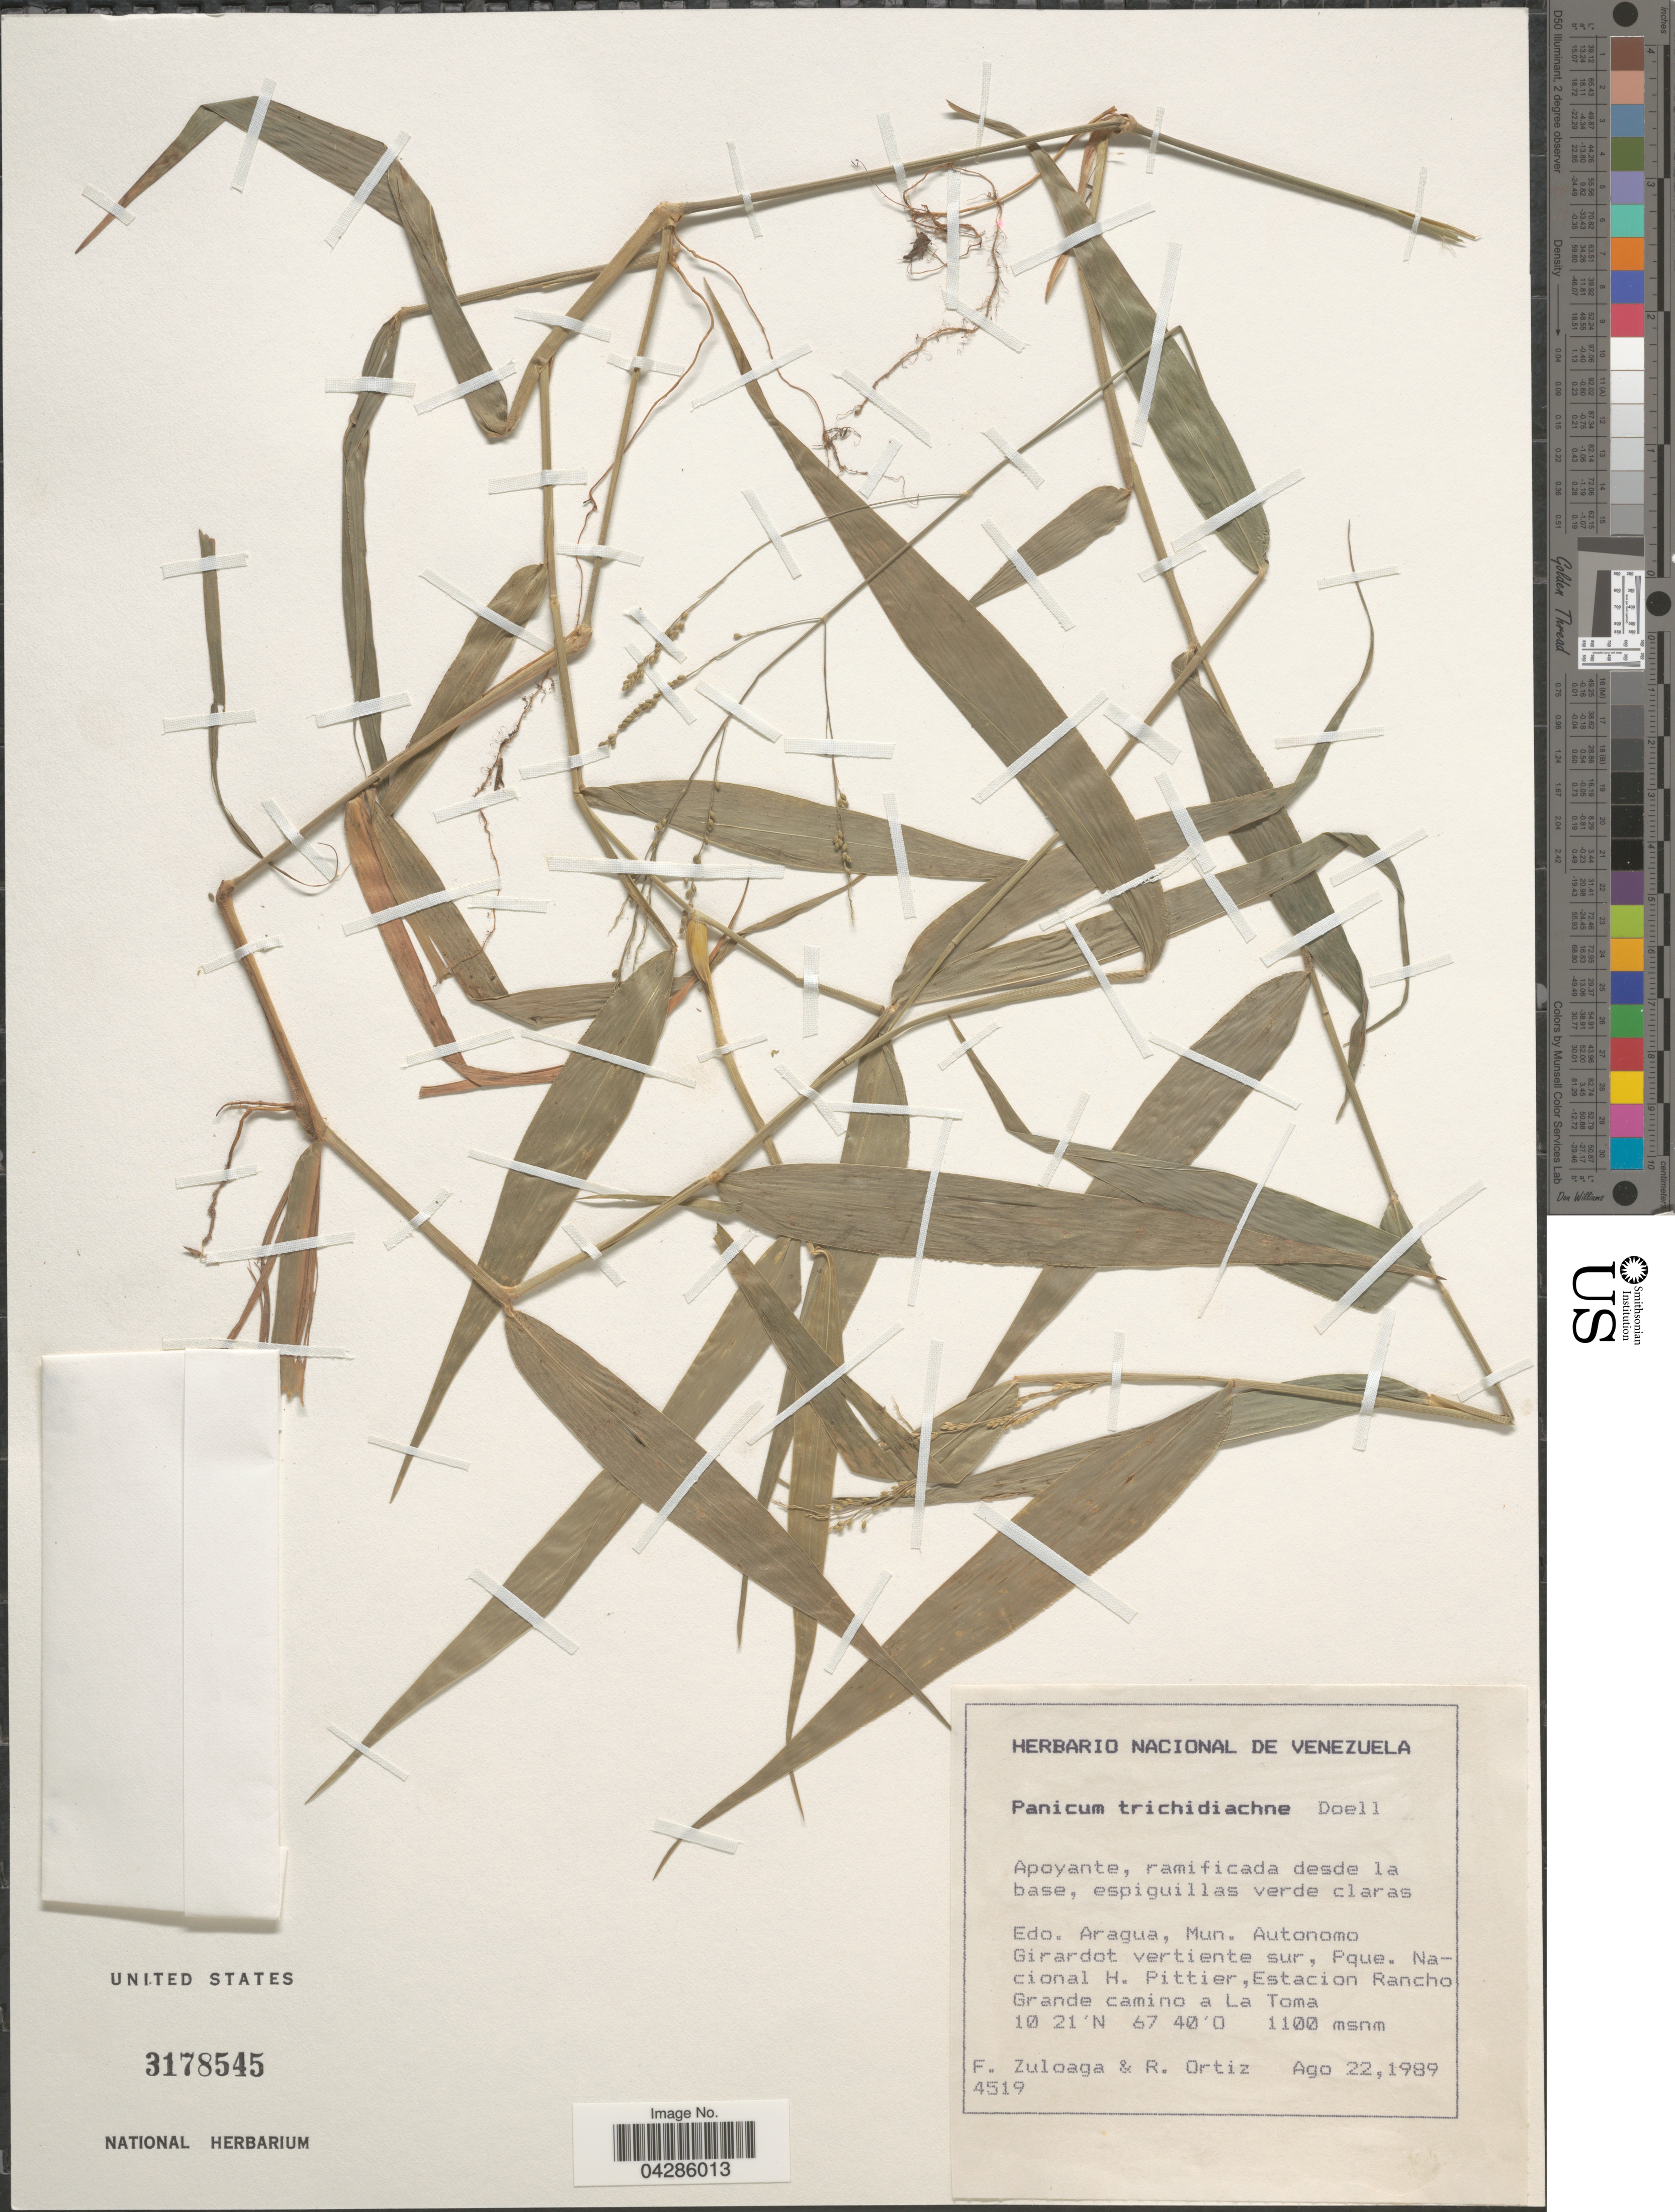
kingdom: Plantae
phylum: Tracheophyta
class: Liliopsida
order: Poales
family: Poaceae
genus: Morronea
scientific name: Morronea trichidiachnis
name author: (Döll) Zuloaga & Scataglini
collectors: F. Zuloaga & R. Ortiz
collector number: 4519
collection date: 1989-08-22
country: Venezuela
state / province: Aragua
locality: Mun. Autonomo Girardot vertiente sur, Pque. Nacional H. Pittier, Estacion Rancho Grande camino a La Toma.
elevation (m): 1100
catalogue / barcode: US 3178545